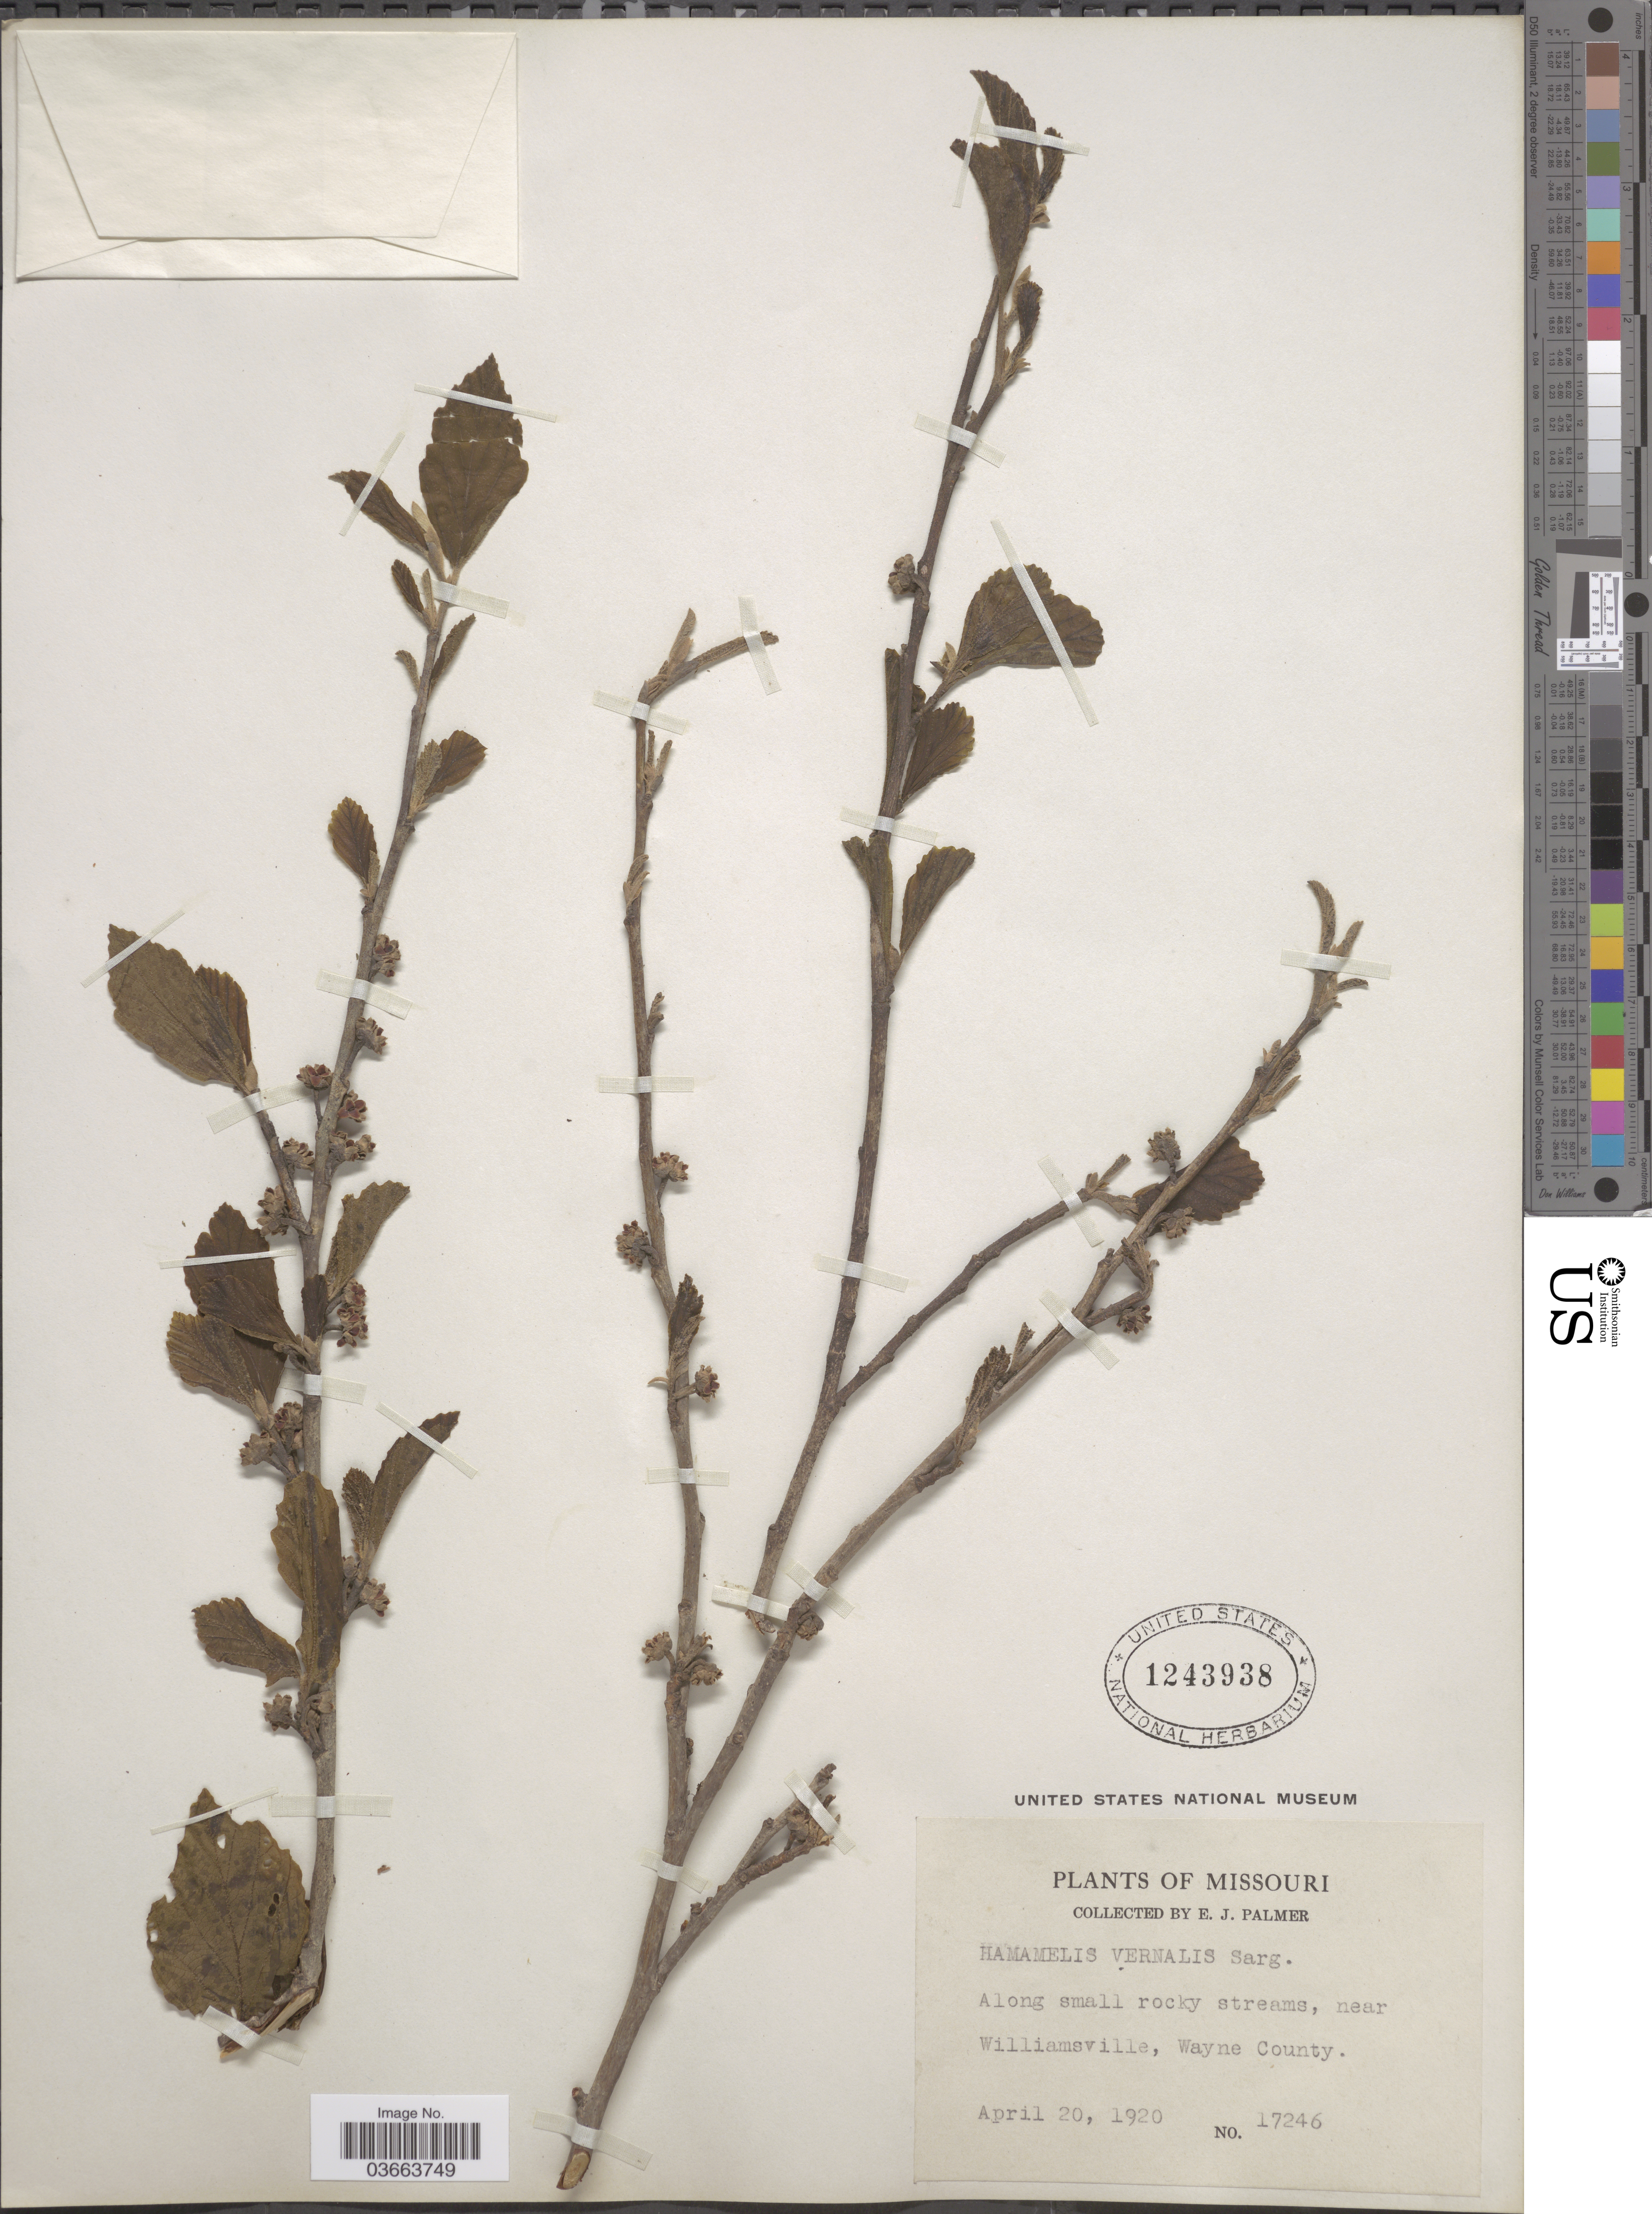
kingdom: Plantae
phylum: Tracheophyta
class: Magnoliopsida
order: Saxifragales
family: Hamamelidaceae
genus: Hamamelis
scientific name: Hamamelis vernalis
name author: Sarg.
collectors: E. J. Palmer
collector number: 17246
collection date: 1920-04-20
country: United States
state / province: Missouri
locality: Near Williamsville, Wayne County.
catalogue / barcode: US 1243938